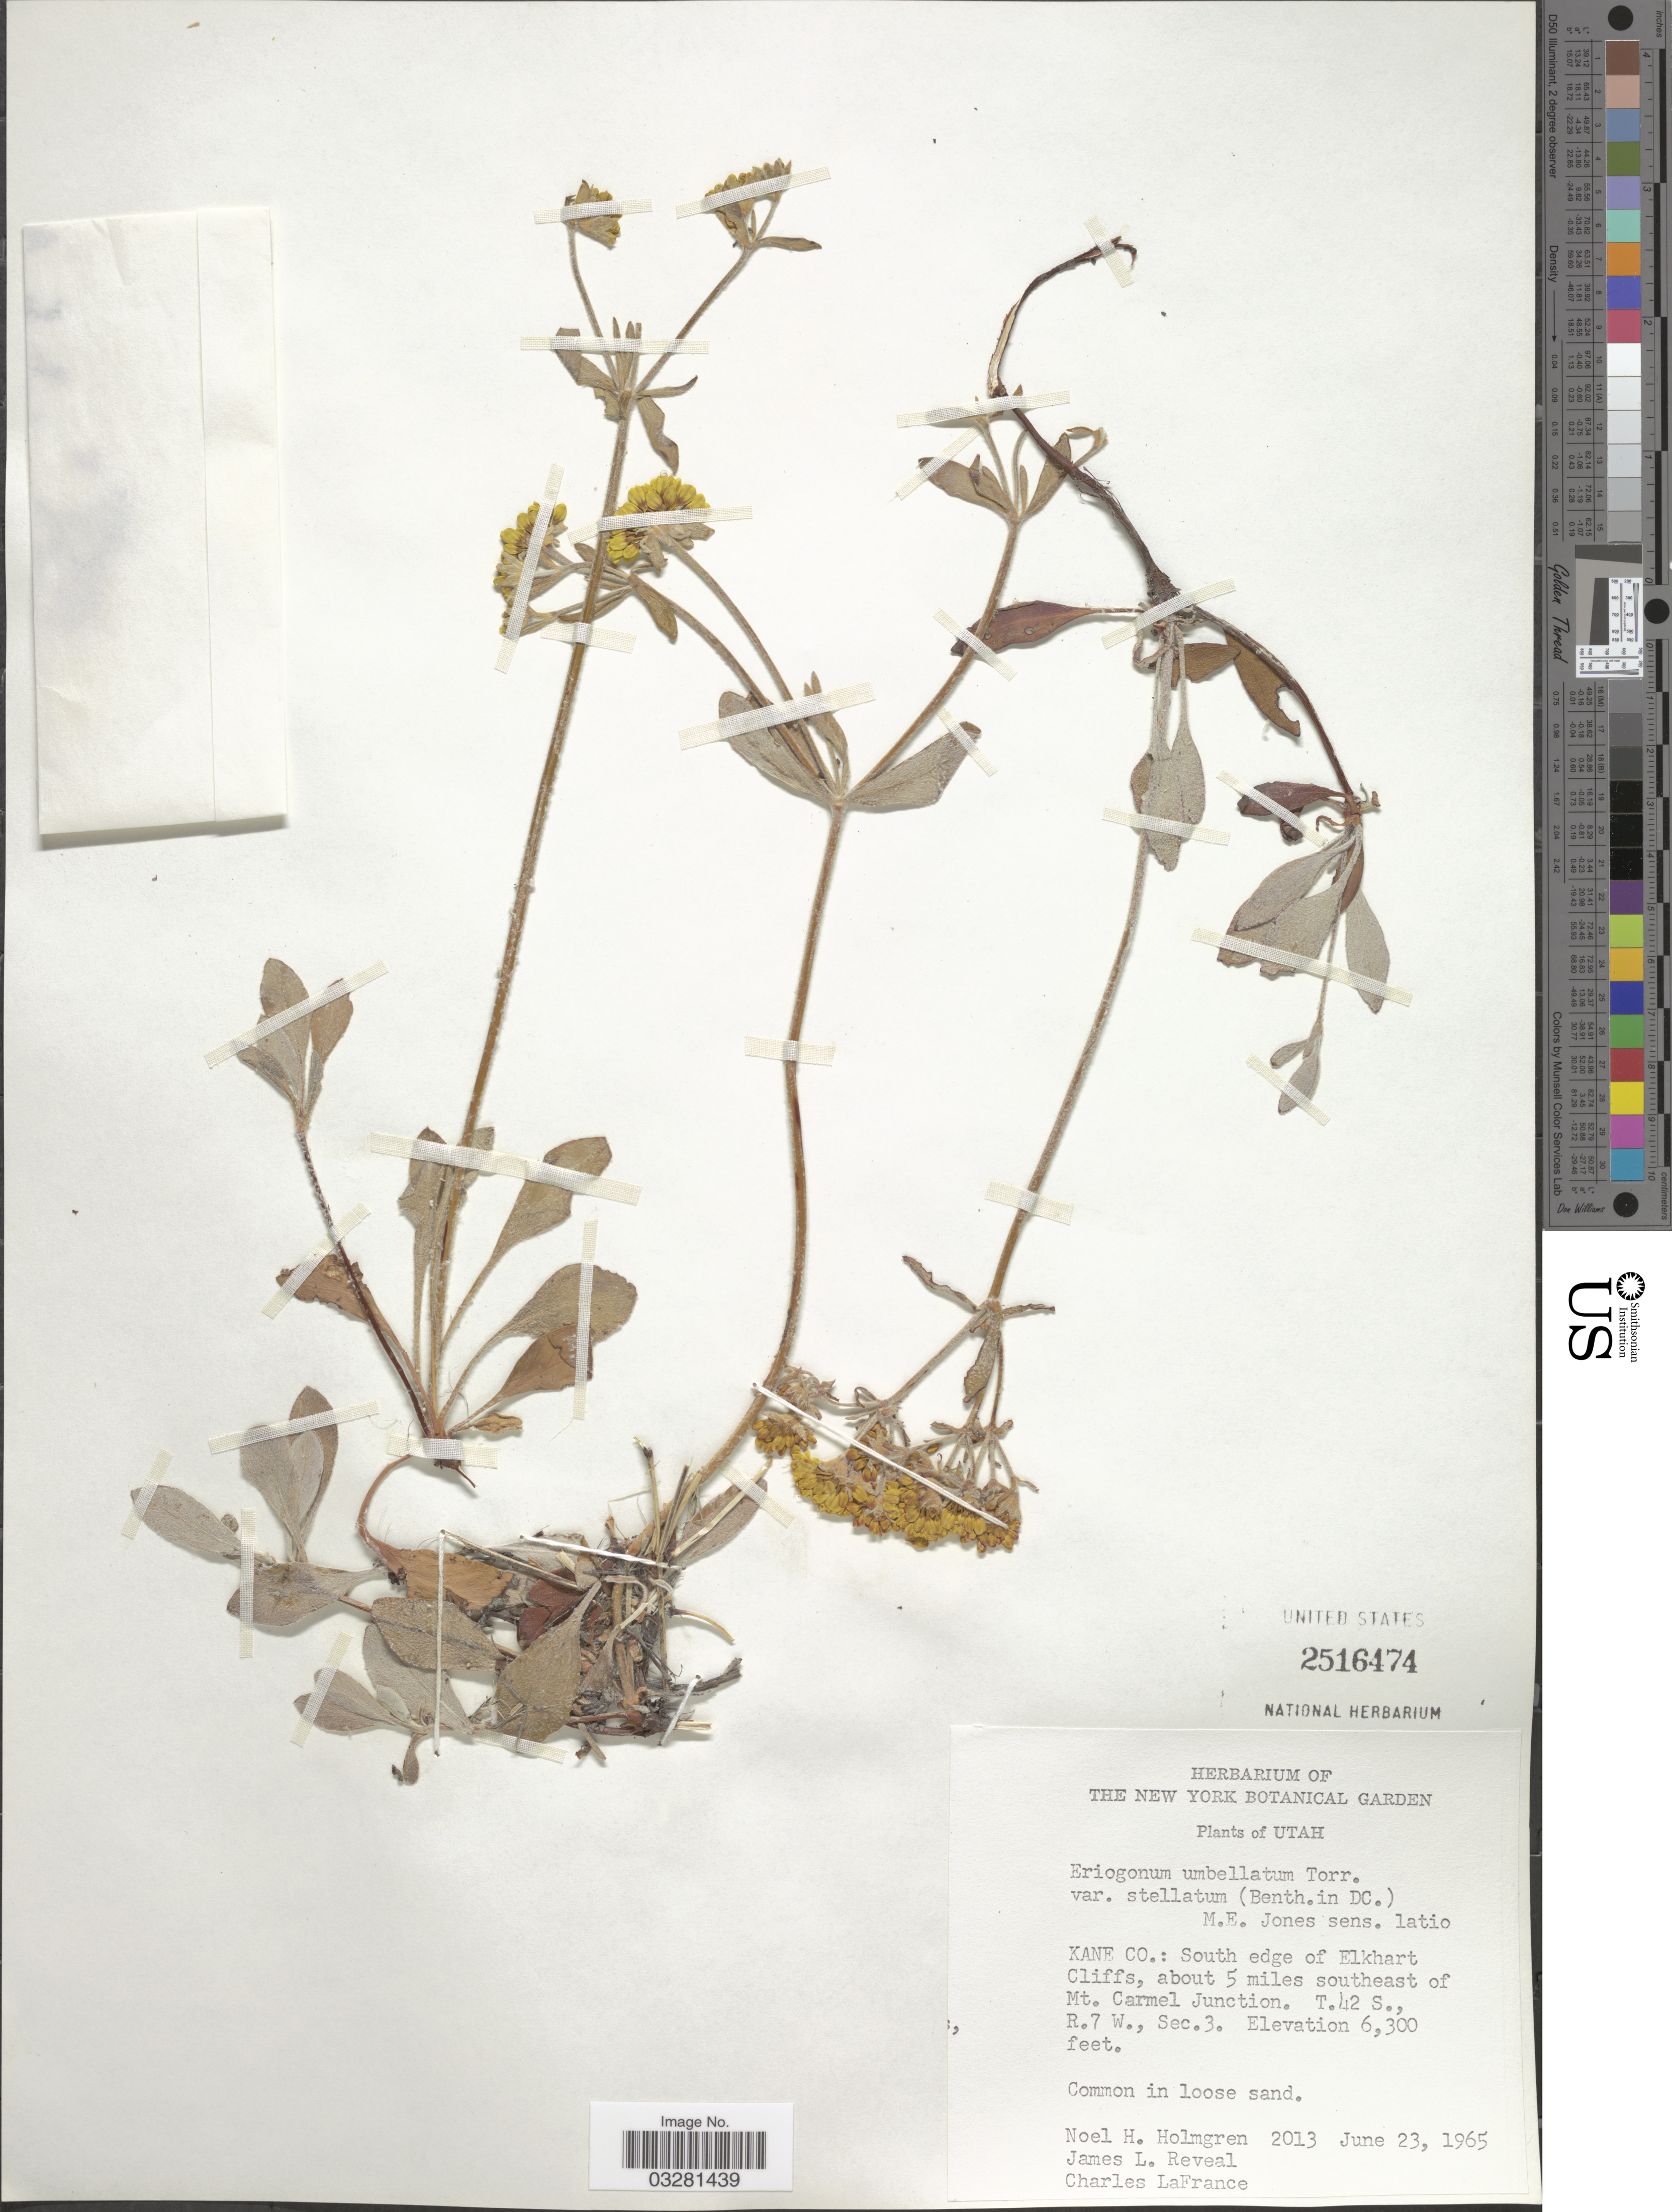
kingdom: Plantae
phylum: Tracheophyta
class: Magnoliopsida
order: Caryophyllales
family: Polygonaceae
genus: Eriogonum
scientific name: Eriogonum umbellatum var. umbellatum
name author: Torr.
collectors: N. H. Holmgren, J. L. Reveal & C. LaFrance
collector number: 2013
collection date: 1965-06-23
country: United States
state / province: Utah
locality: Kane Co.: South edge of Elkhart Cliffs, about 5 miles southeast of Mt. Carmel Junction. T.42S., R.7W., Sec.3.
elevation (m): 1920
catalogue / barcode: US 2516474